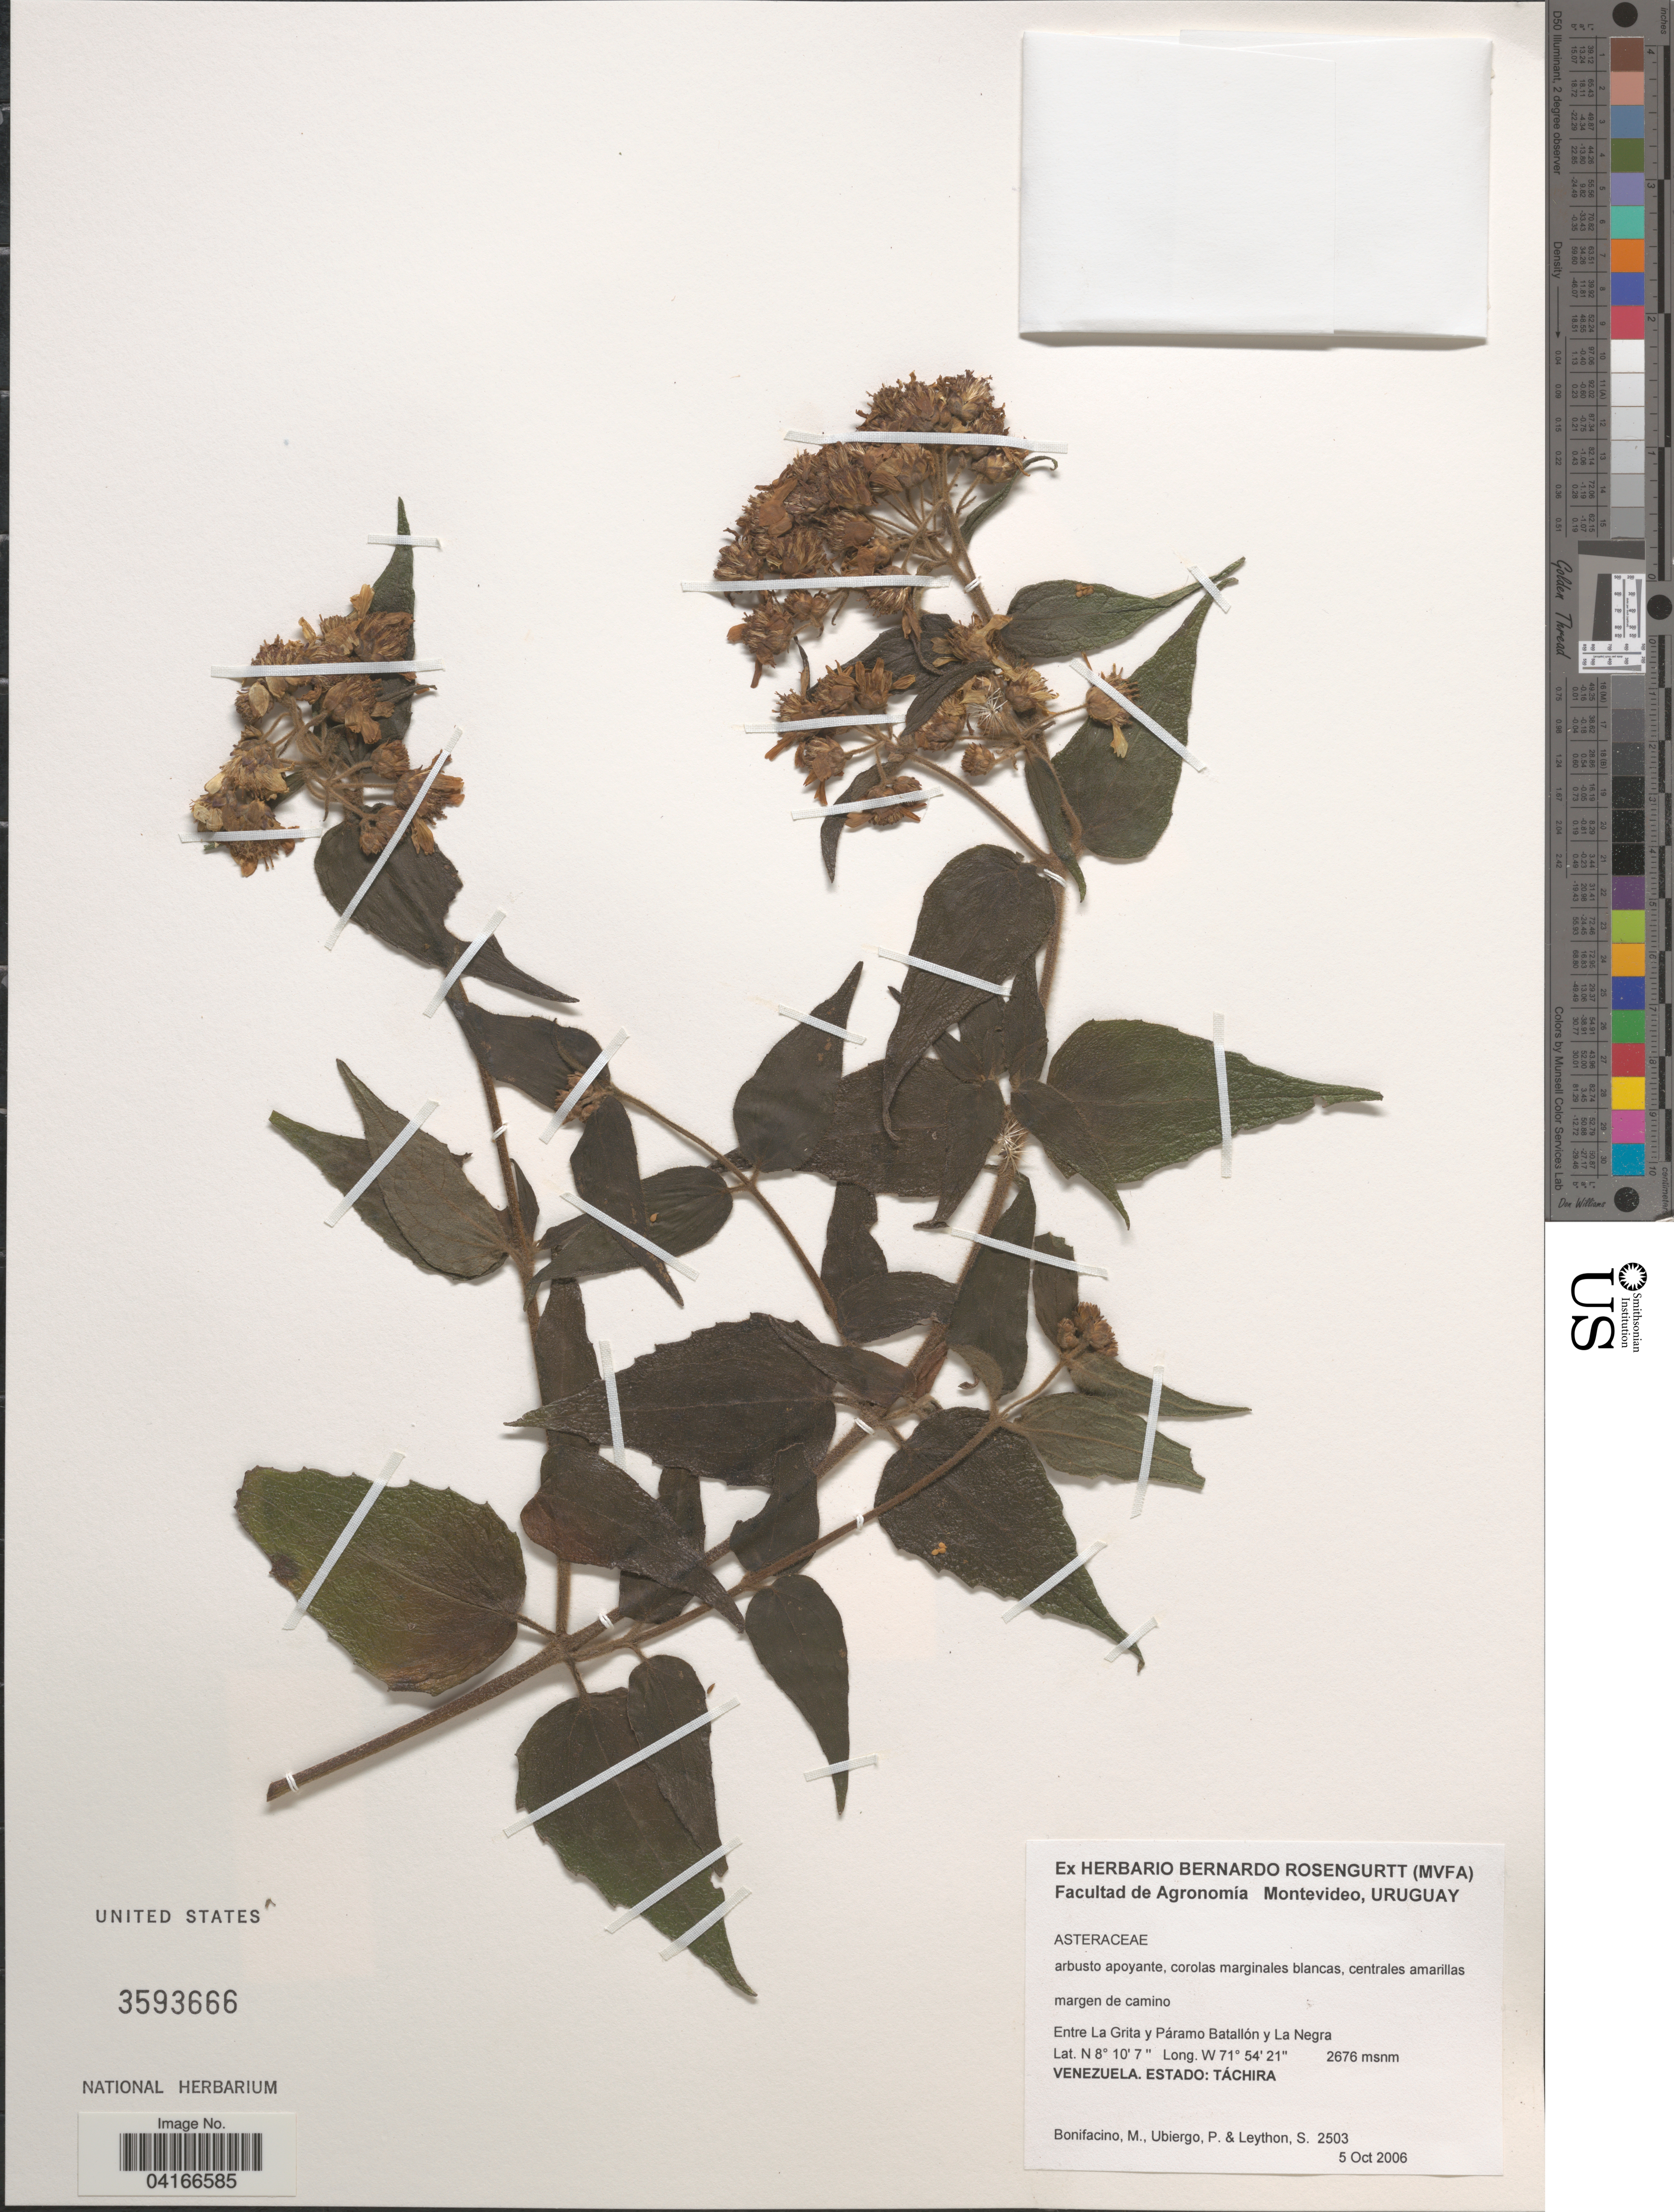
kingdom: Plantae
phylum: Tracheophyta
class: Magnoliopsida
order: Asterales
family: Asteraceae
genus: Alloispermum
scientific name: Alloispermum caracasanum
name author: (Kunth) H. Rob.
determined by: Bueno, Vinicius Resende, (ICN), Universidade Federal do Rio Grande do Sul (BRAZIL)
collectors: M. Bonifacino, P. Ubiergo & S. Leython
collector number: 2503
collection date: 2006-10-05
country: Venezuela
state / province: Tachira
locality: Entre La Grita y Páramo Batallón y La Negra.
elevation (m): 2676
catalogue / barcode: US 3593666